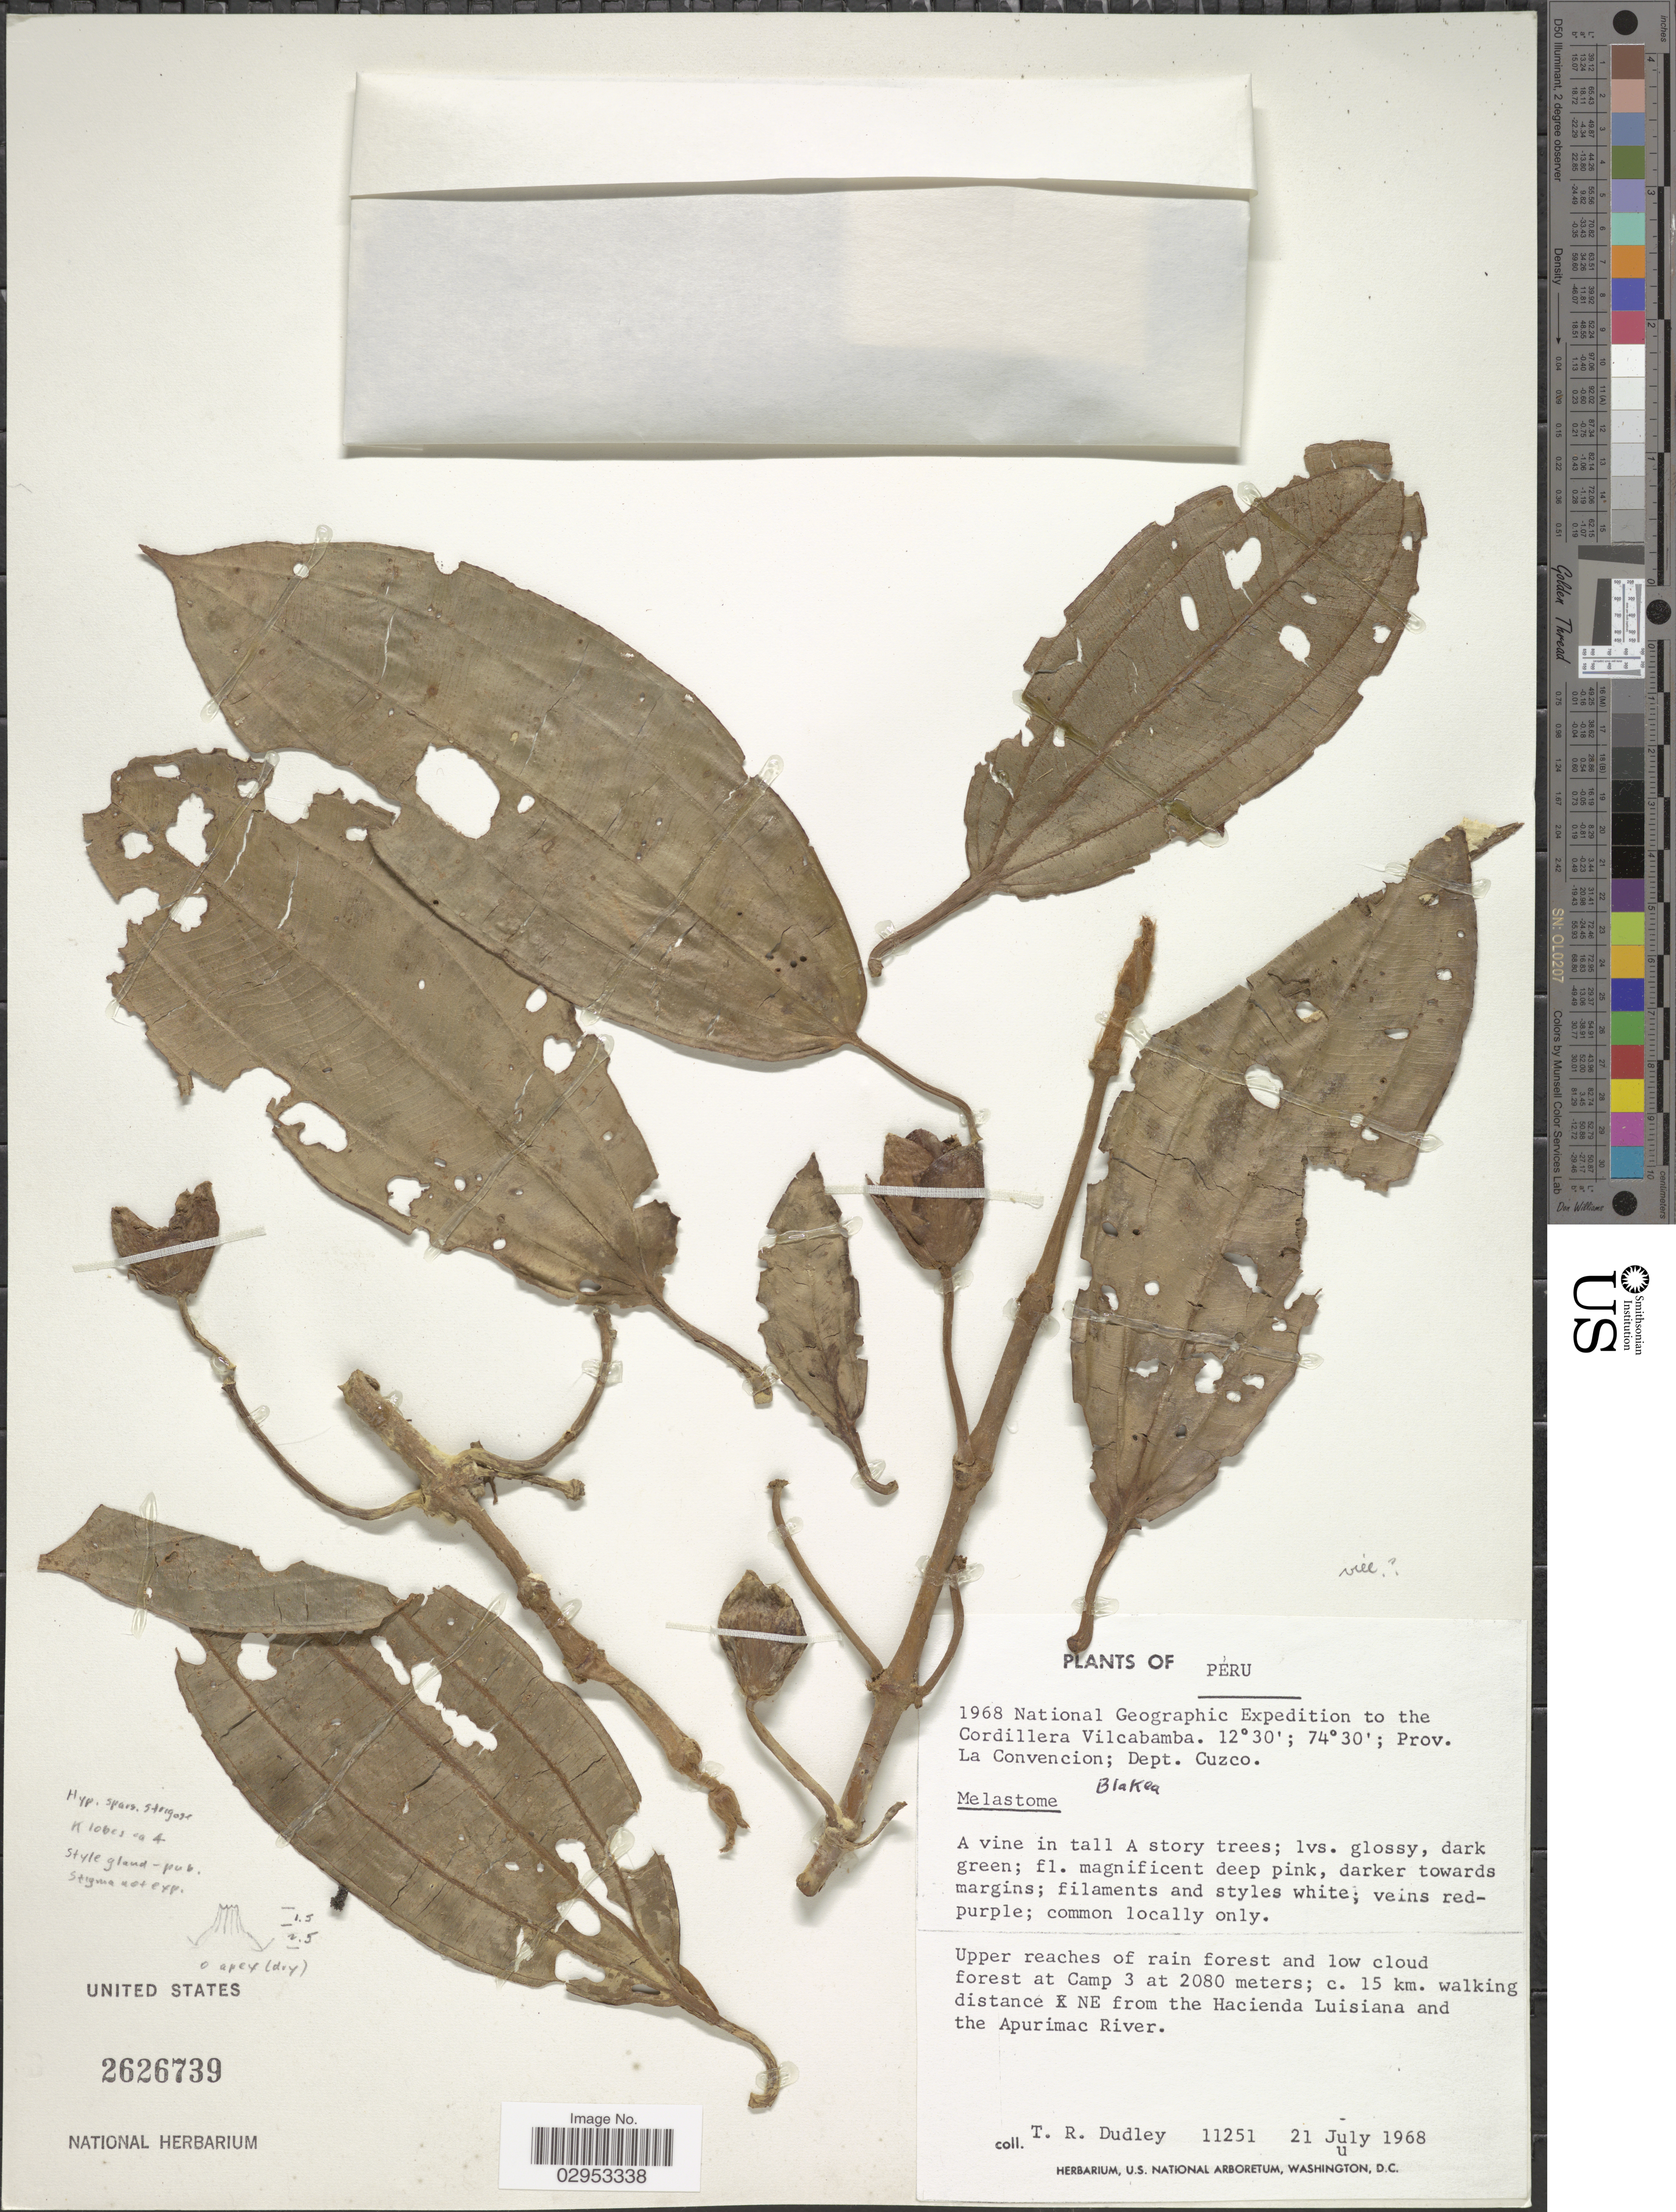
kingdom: Plantae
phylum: Tracheophyta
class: Magnoliopsida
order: Myrtales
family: Melastomataceae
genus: Blakea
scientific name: Blakea repens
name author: (Ruiz & Pav.) D. Don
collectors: T. R. Dudley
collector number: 11251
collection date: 1968-07-21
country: Peru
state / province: Cusco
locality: Cordillera Vilcabamba; Prov. La Convencion; Dept. Cuzco. C. 15 km. walking distance NE from the Hacienda Luisiana and the Apurimac River. At Camp 3.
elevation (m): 2080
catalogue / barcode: US 2626739